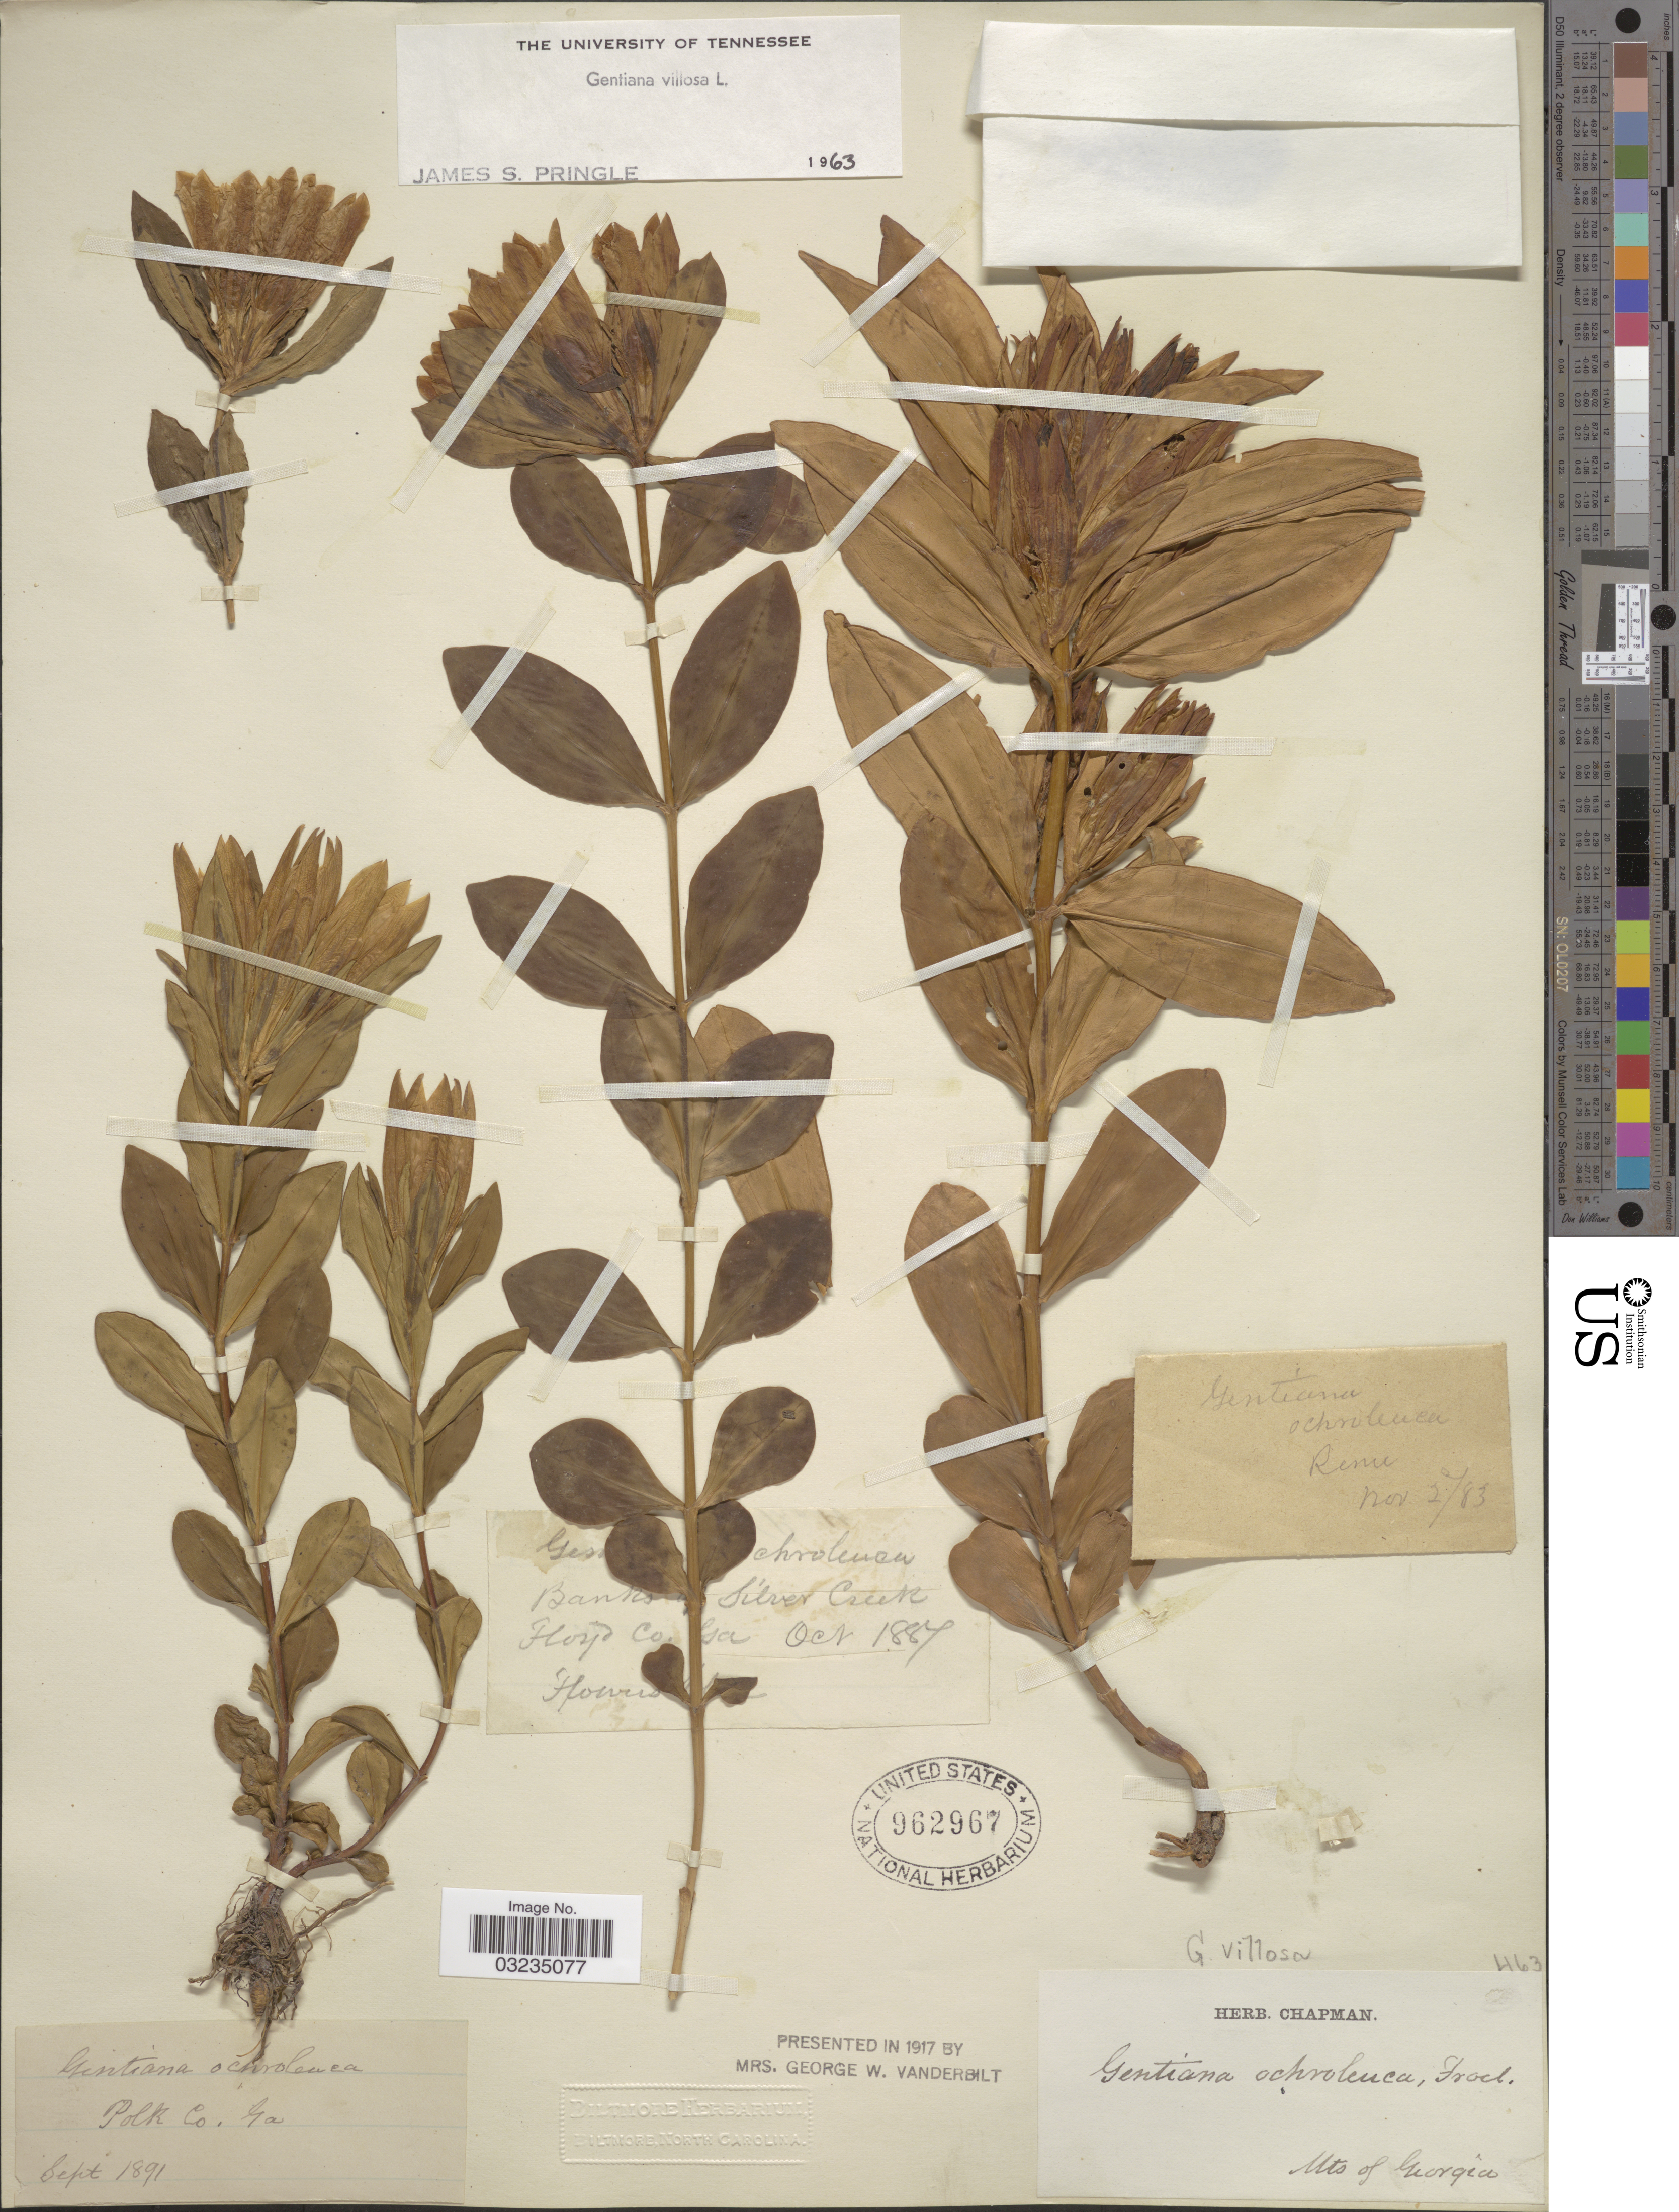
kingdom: Plantae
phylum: Tracheophyta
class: Magnoliopsida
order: Gentianales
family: Gentianaceae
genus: Gentiana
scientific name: Gentiana villosa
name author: L.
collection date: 1887-10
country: United States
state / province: Georgia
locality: Banks of Silver Creek. Floyd Co. Ga.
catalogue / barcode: US 962967-2